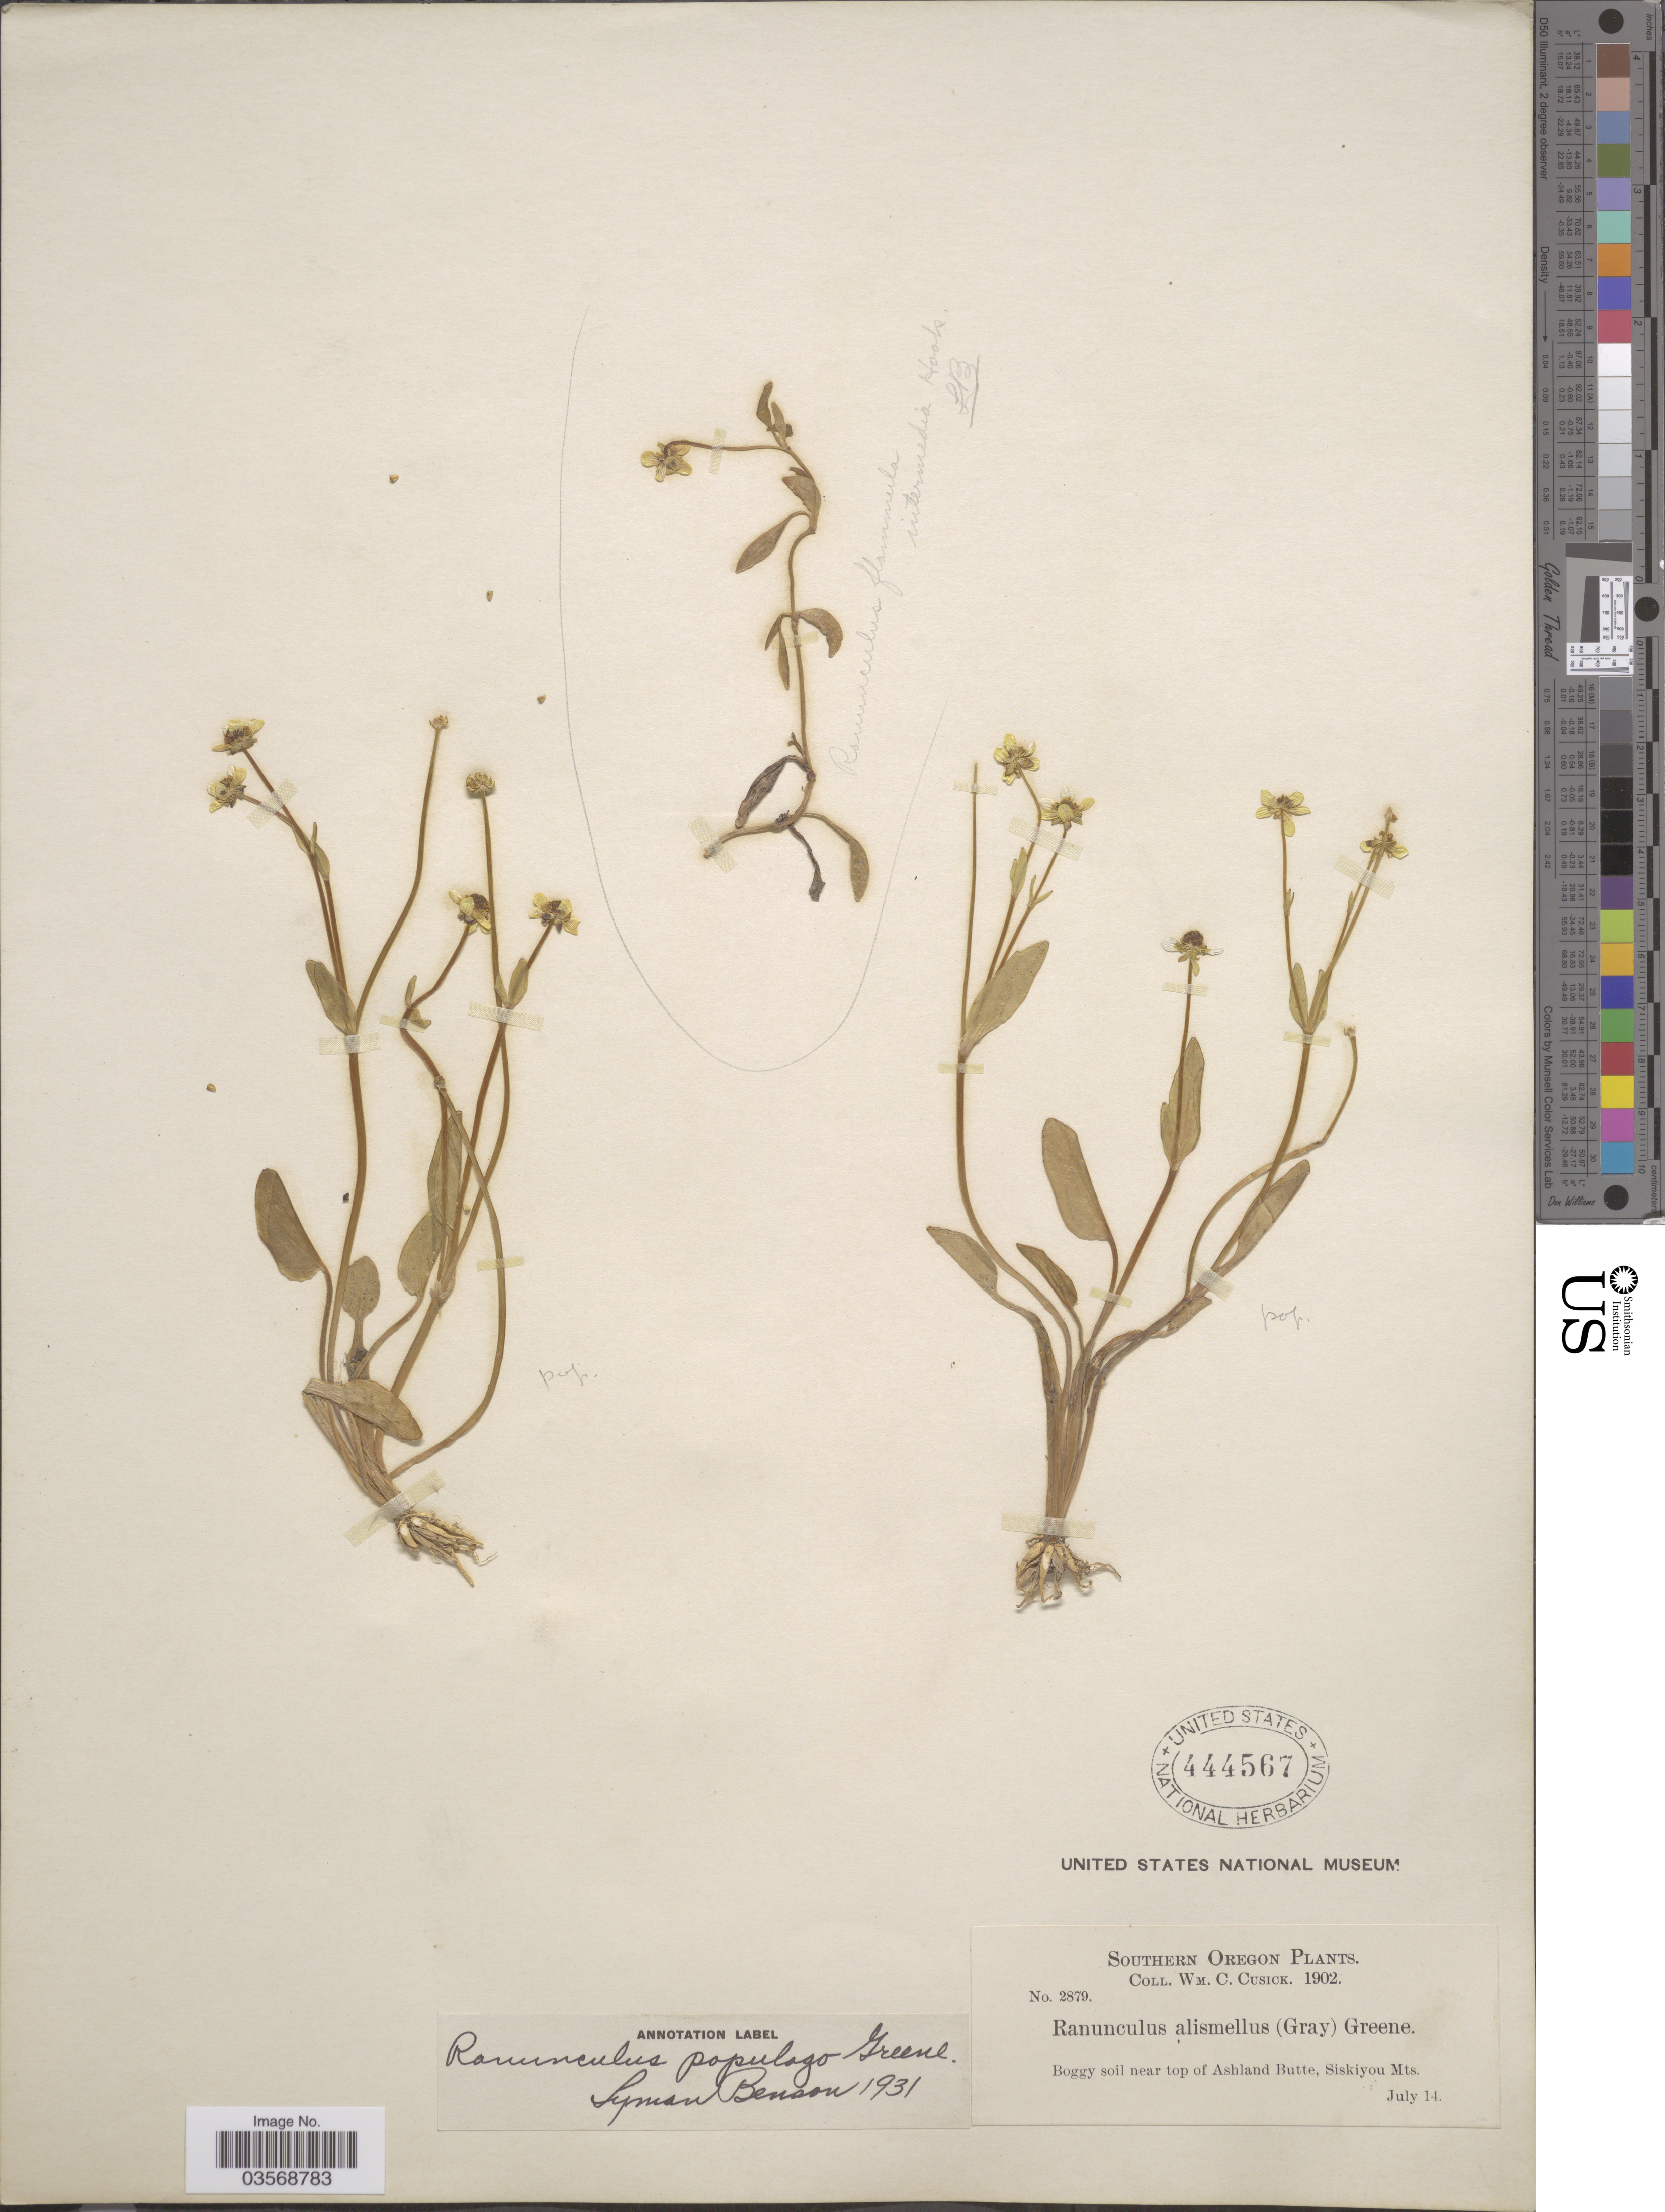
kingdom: Plantae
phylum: Tracheophyta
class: Magnoliopsida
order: Ranunculales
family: Ranunculaceae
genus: Ranunculus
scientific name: Ranunculus populago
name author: Greene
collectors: W. C. Cusick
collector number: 2879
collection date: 1902-07-14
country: United States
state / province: Oregon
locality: Southern Oregon. Near top of Ashland Butte, Siskiyou Mts.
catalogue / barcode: US 444567